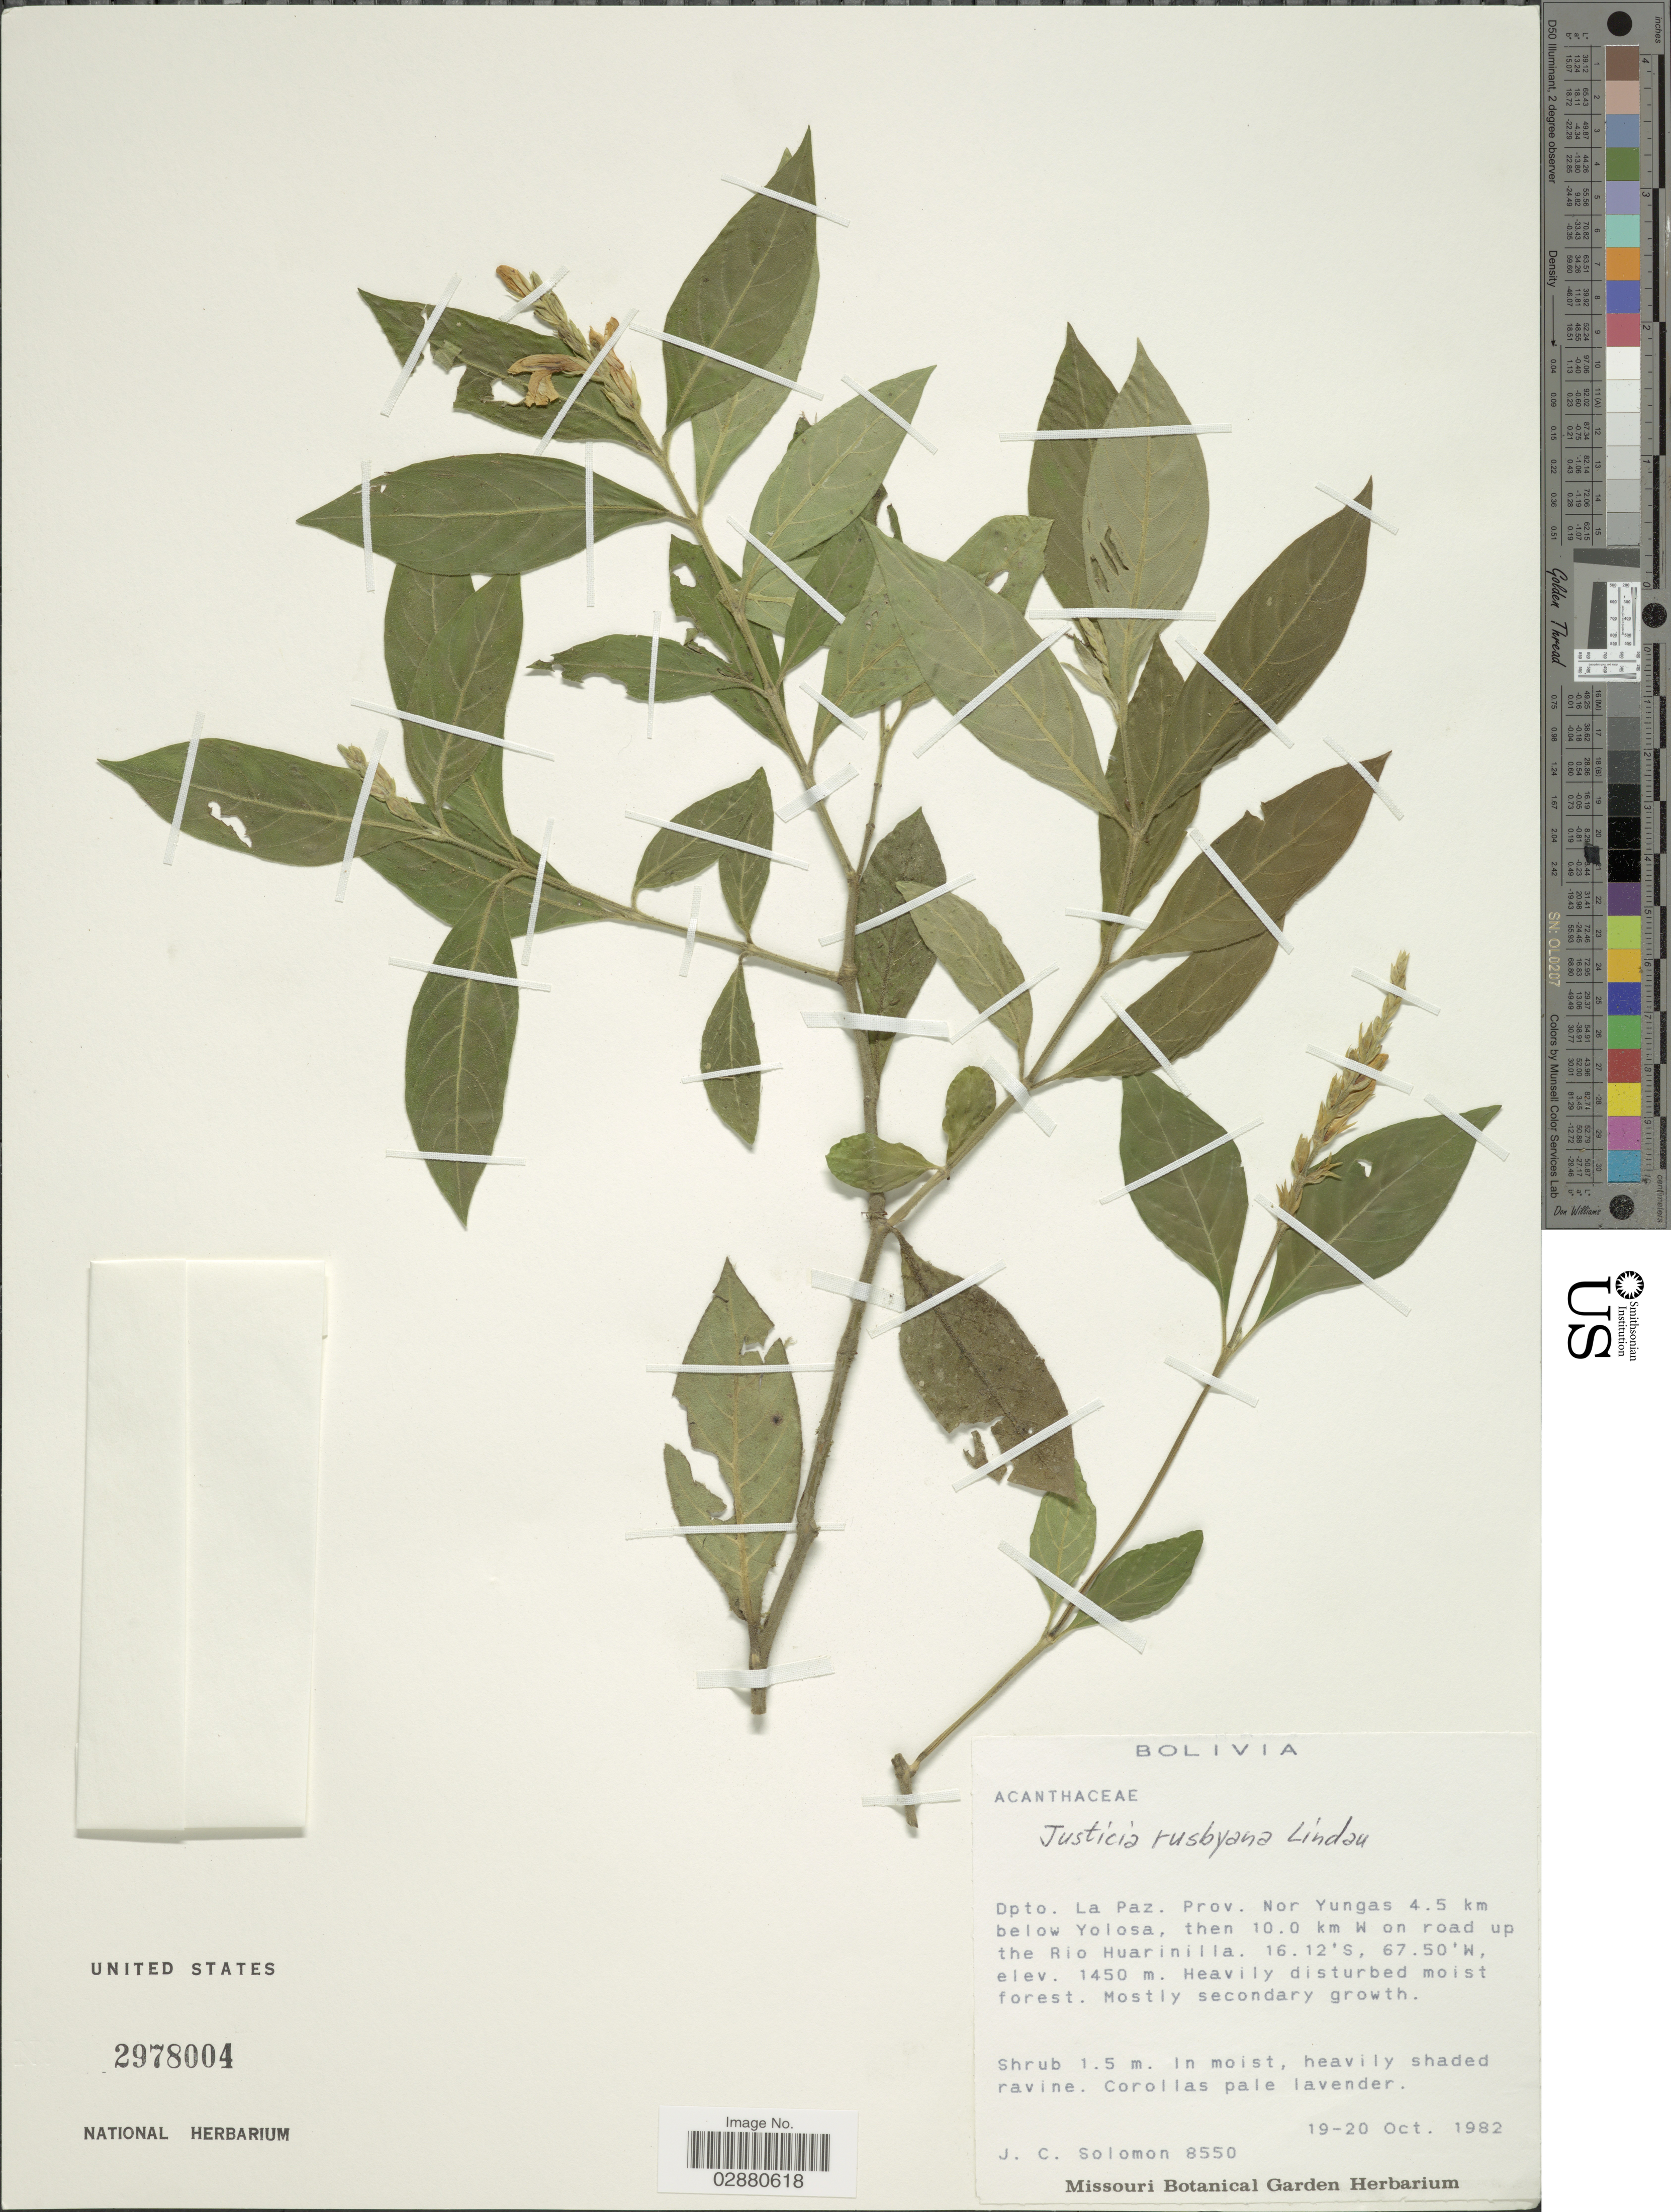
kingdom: Plantae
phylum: Tracheophyta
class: Magnoliopsida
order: Lamiales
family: Acanthaceae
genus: Justicia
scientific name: Justicia rusbyana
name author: Lindau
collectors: J. C. Solomon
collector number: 8550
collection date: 1982-10-19/1982-10-20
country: Bolivia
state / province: La Paz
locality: Dpto. La Paz. Prov. Nor Yungas 4.5 km below Yolosa, then 10.0 km W on road up the Rio Huarinilla.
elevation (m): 1450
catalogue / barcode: US 2978004